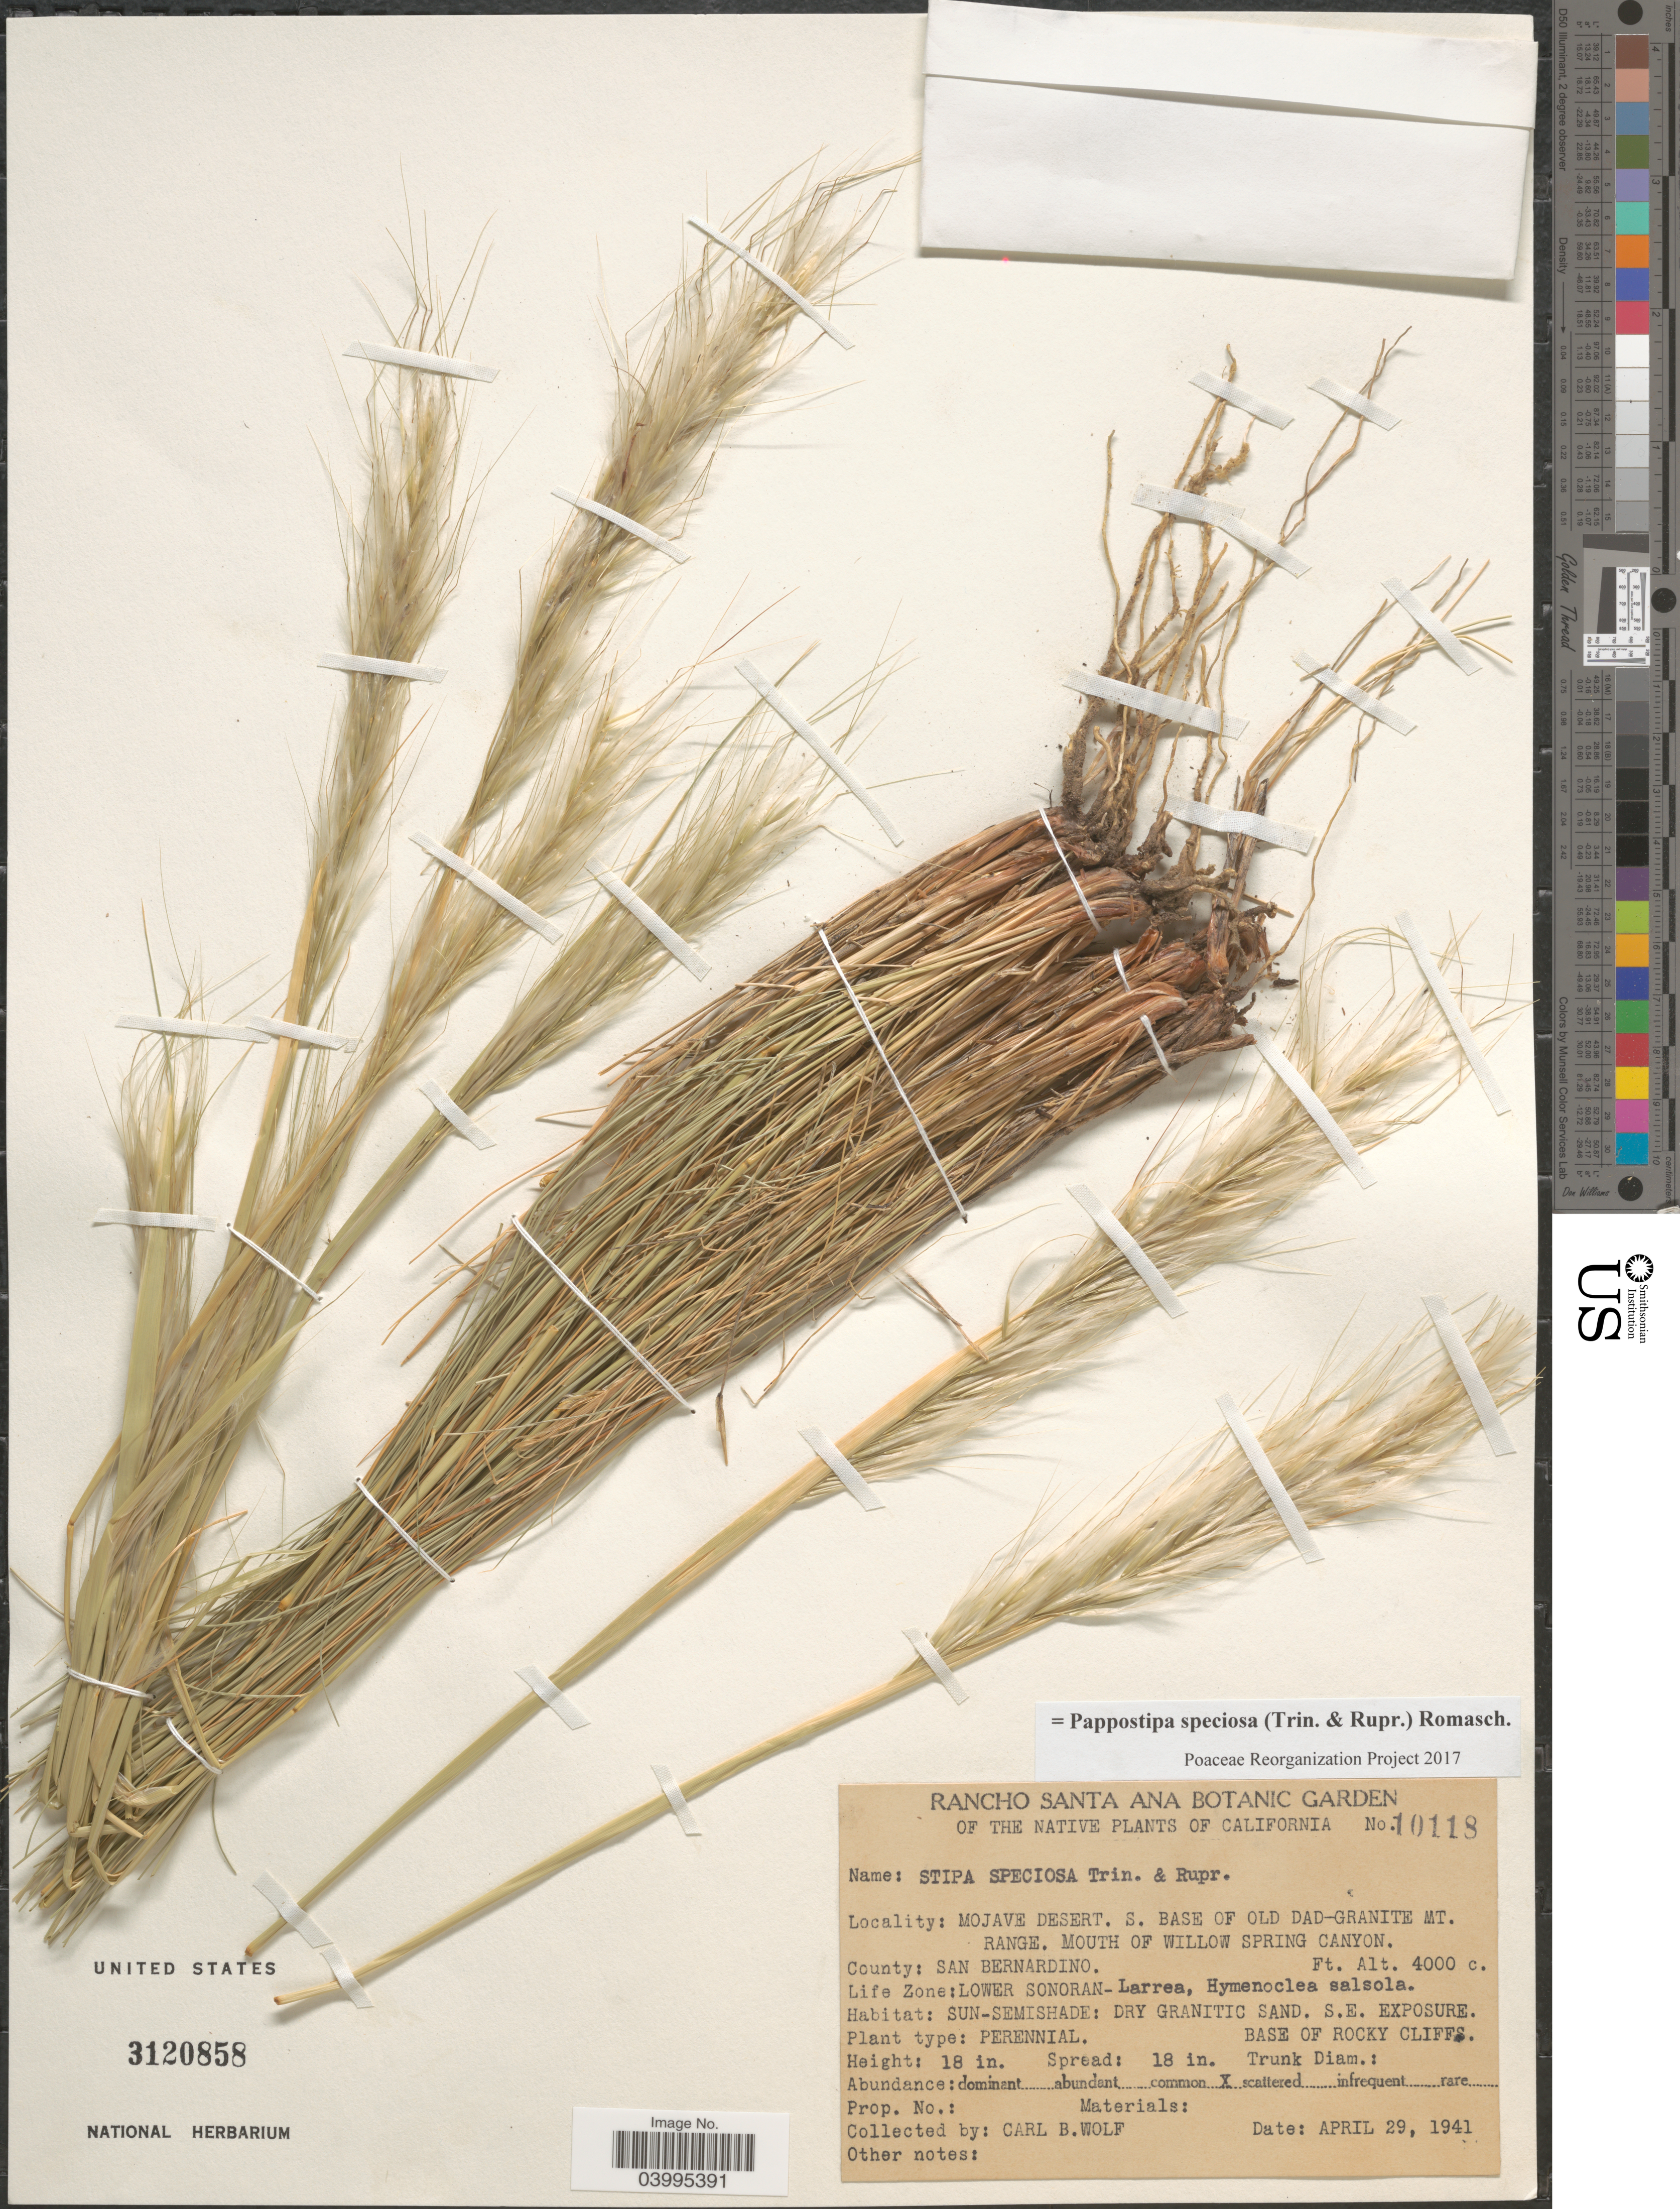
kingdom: Plantae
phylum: Tracheophyta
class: Liliopsida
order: Poales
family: Poaceae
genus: Pappostipa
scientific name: Pappostipa speciosa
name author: (Trin. & Rupr.) Romasch.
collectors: C. B. Wolf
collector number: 10118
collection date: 1941-04-29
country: United States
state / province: California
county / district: San Bernardino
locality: Mojave Desert. S. Base of old Dad-Granite Mt. Range. Mouth of Willow Spring Canyon. County: San Bernardino. Life Zone: Lower Sonoran.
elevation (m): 1219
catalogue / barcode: US 3120858